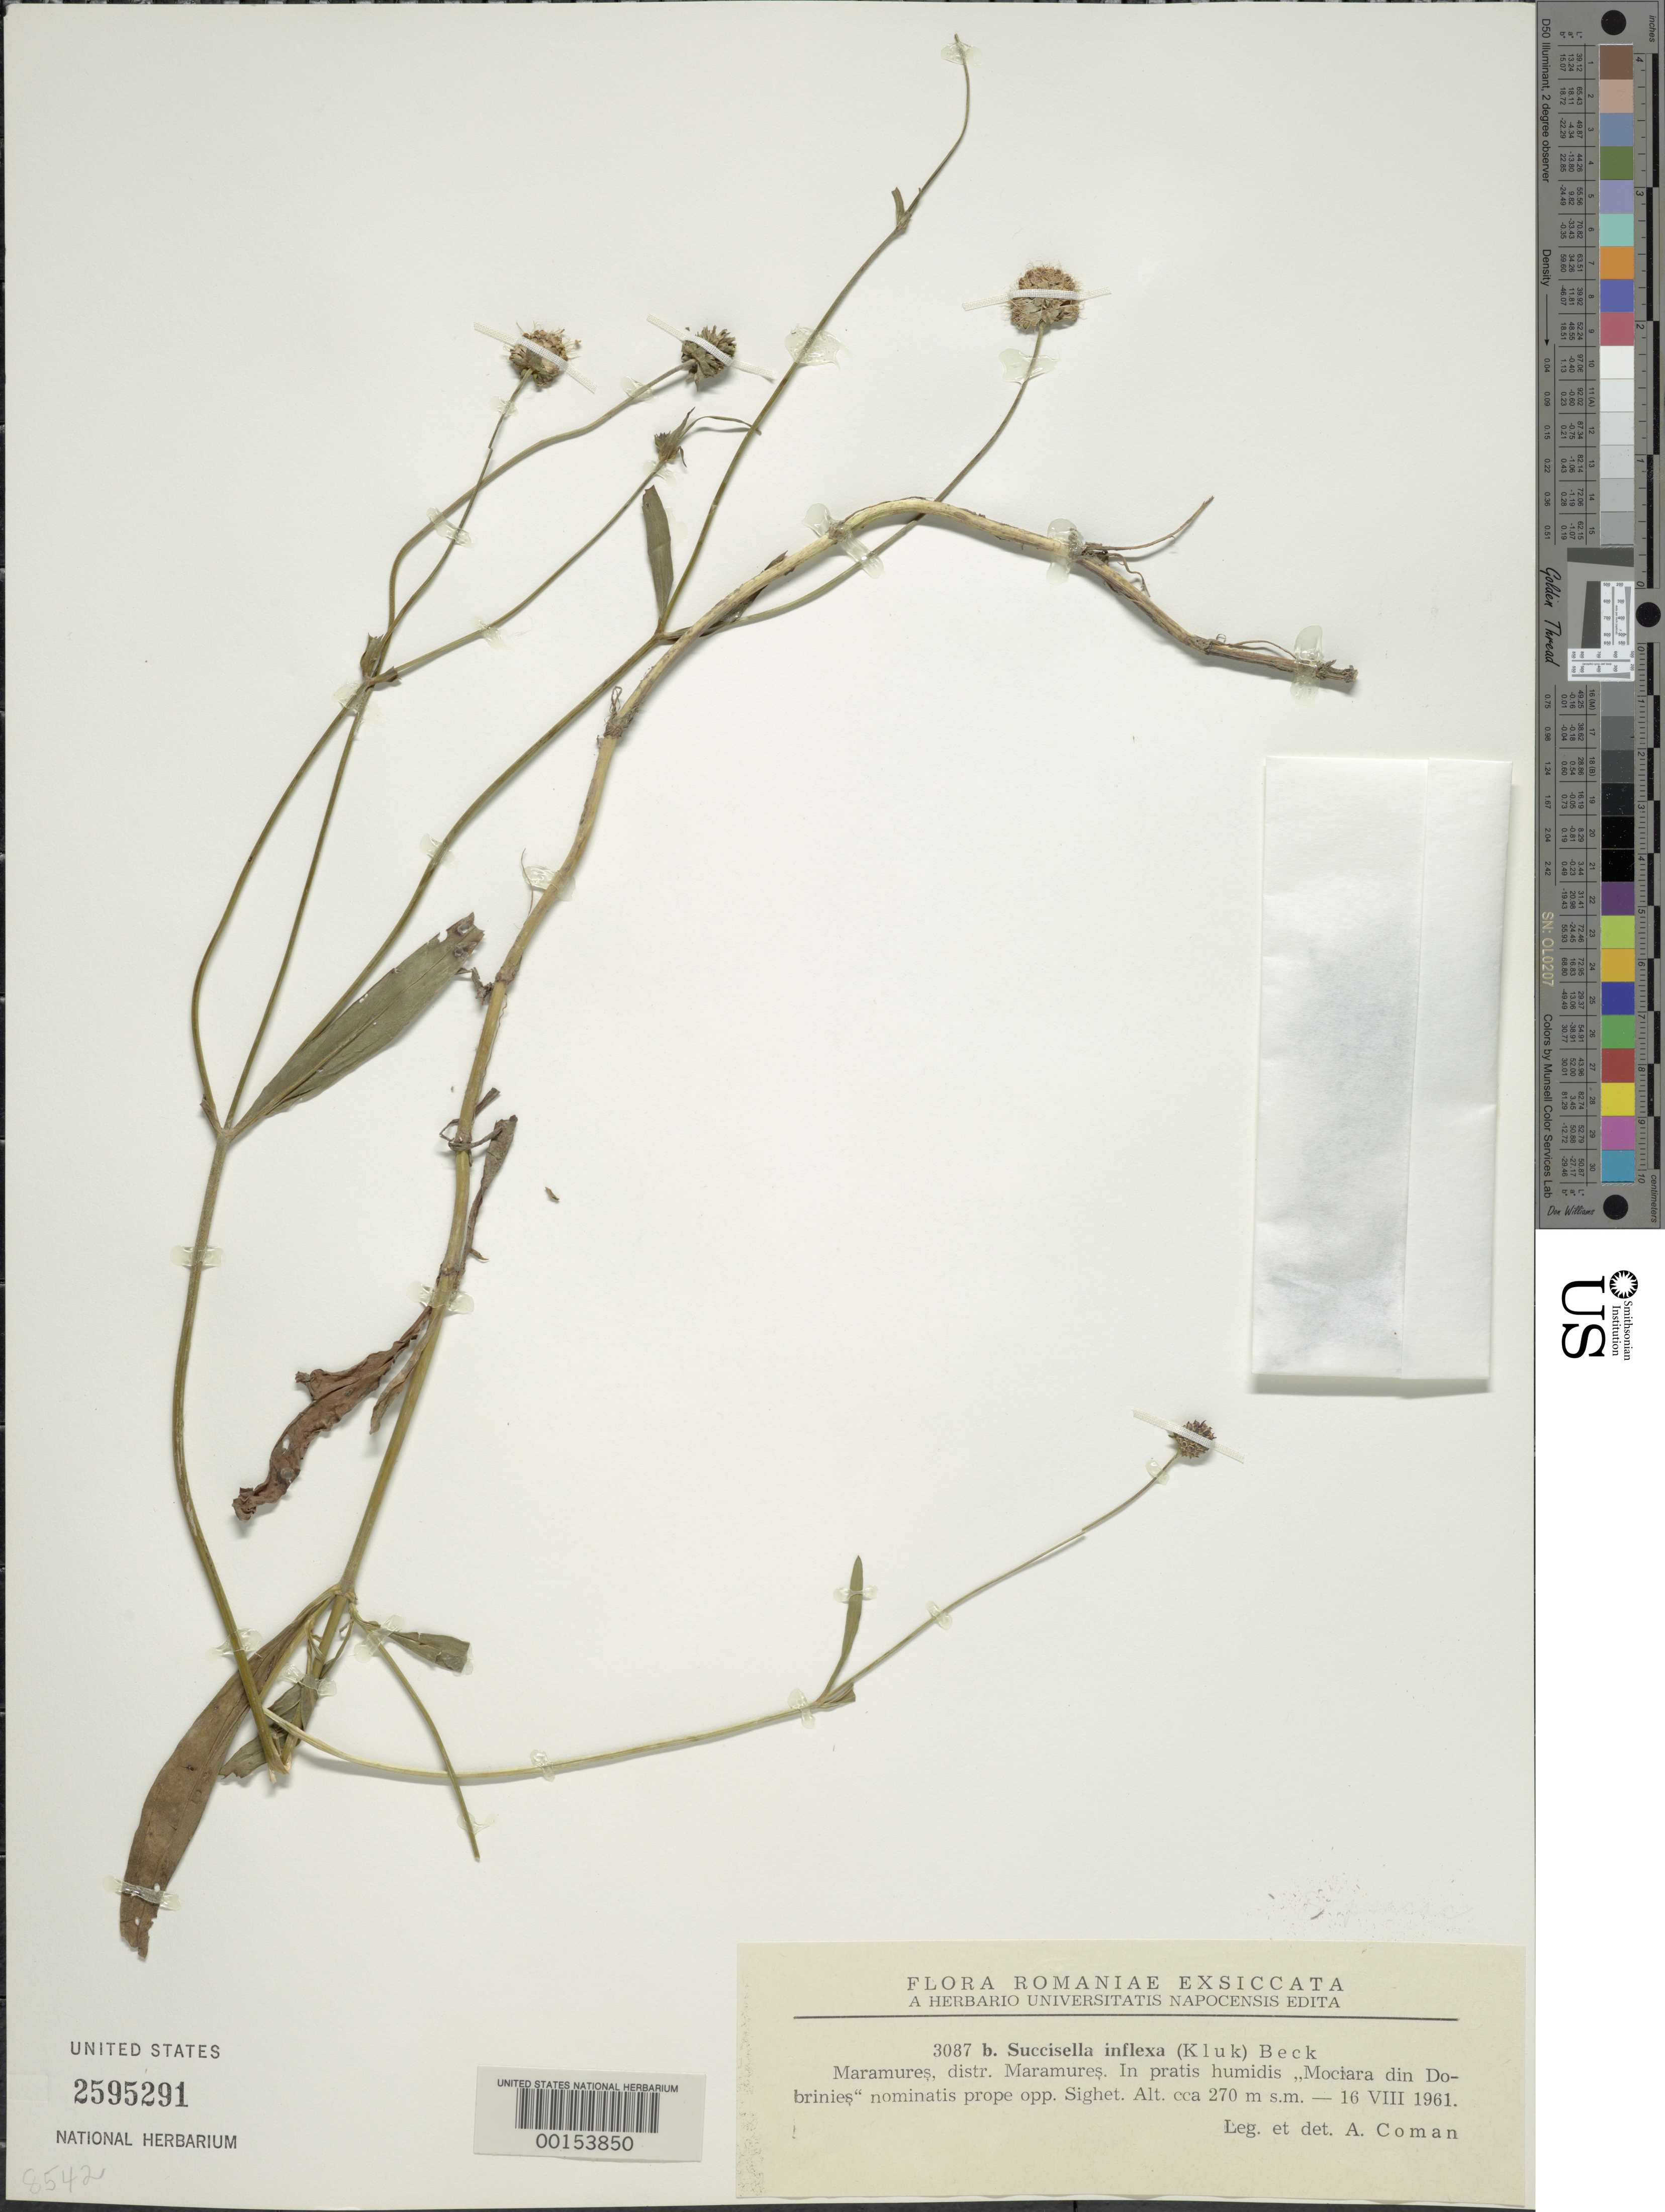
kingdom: Plantae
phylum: Tracheophyta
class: Magnoliopsida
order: Dipsacales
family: Caprifoliaceae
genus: Succisa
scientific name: Succisa inflexa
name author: Schur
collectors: A. Coman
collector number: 3087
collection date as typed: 16 Aug 1961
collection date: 1961-08-16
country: Romania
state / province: Maramures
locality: Maramures Dist., Maramures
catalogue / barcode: US 2595291